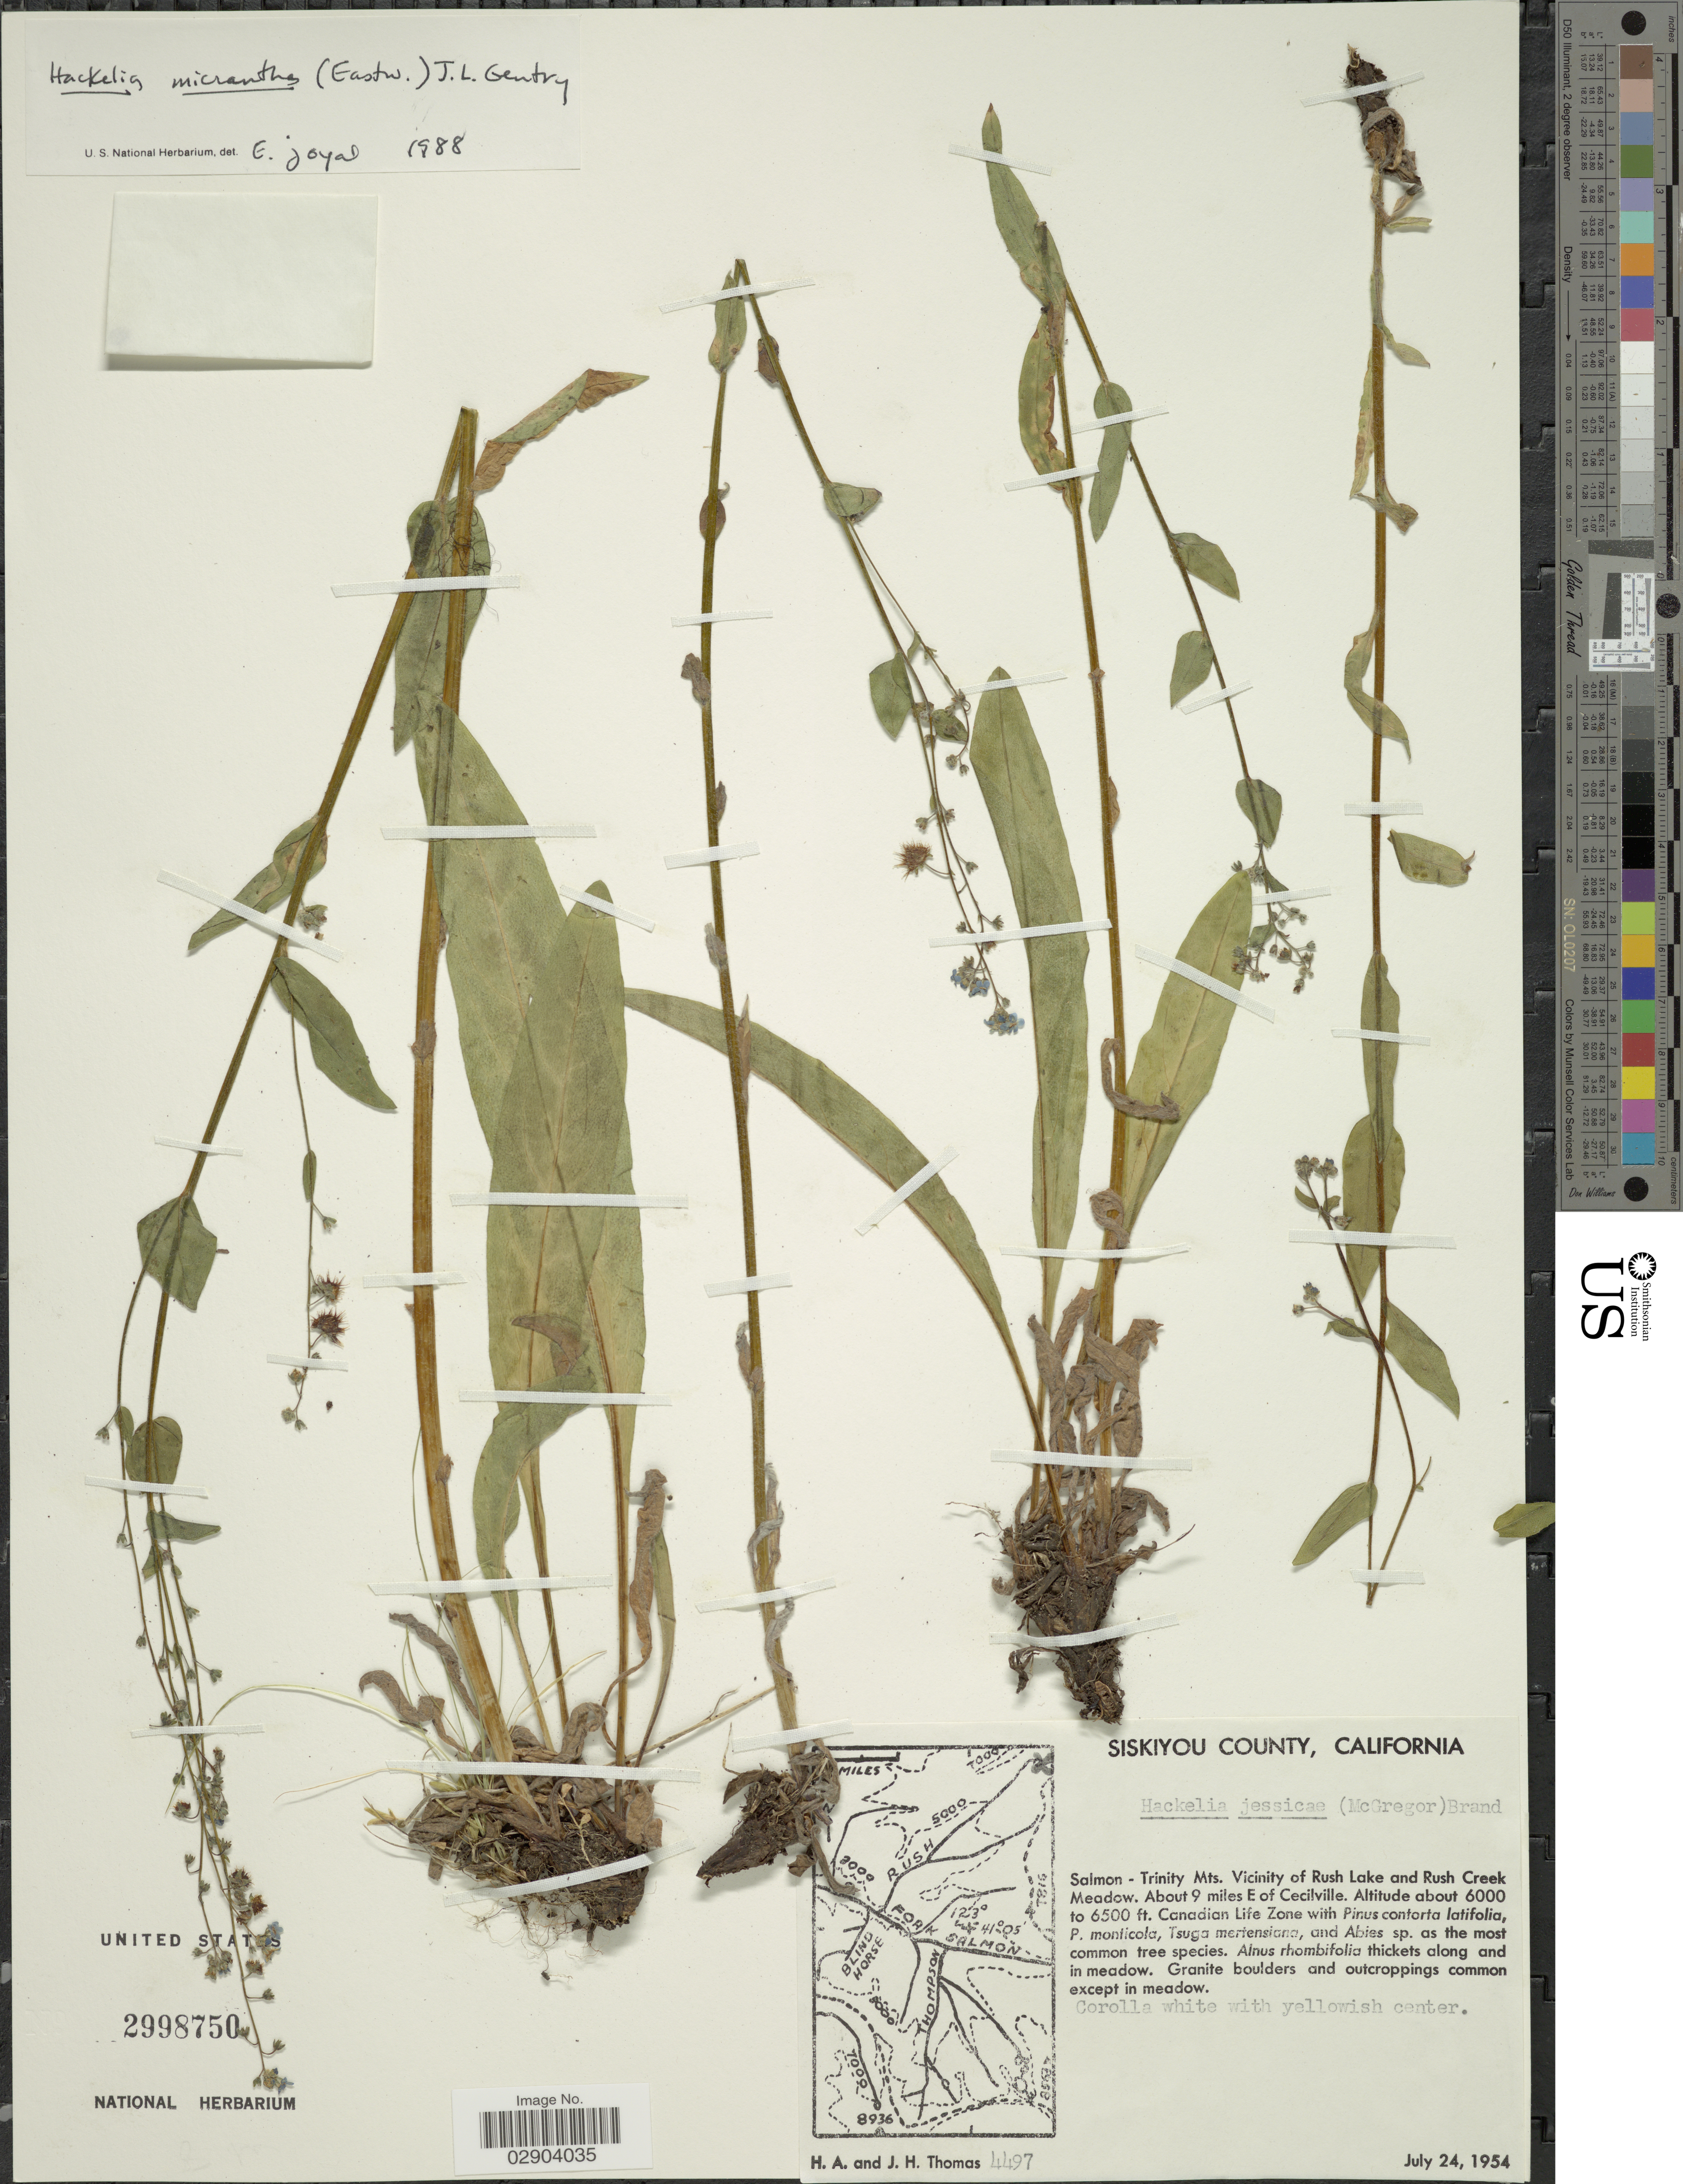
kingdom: Plantae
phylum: Tracheophyta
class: Magnoliopsida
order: Boraginales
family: Boraginaceae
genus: Hackelia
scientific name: Hackelia micrantha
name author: (Eastw.) J.L. Gentry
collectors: H. Thomas & J. H. Thomas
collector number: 4497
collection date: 1954-07-24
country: United States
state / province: California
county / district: Siskiyou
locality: Siskiyou County. Salmon - Trinity Mts. Vicinity of Rush Lake and Rush Creek Meadow. About 9 miles E of Cecilville.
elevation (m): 1829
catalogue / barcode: US 2998750